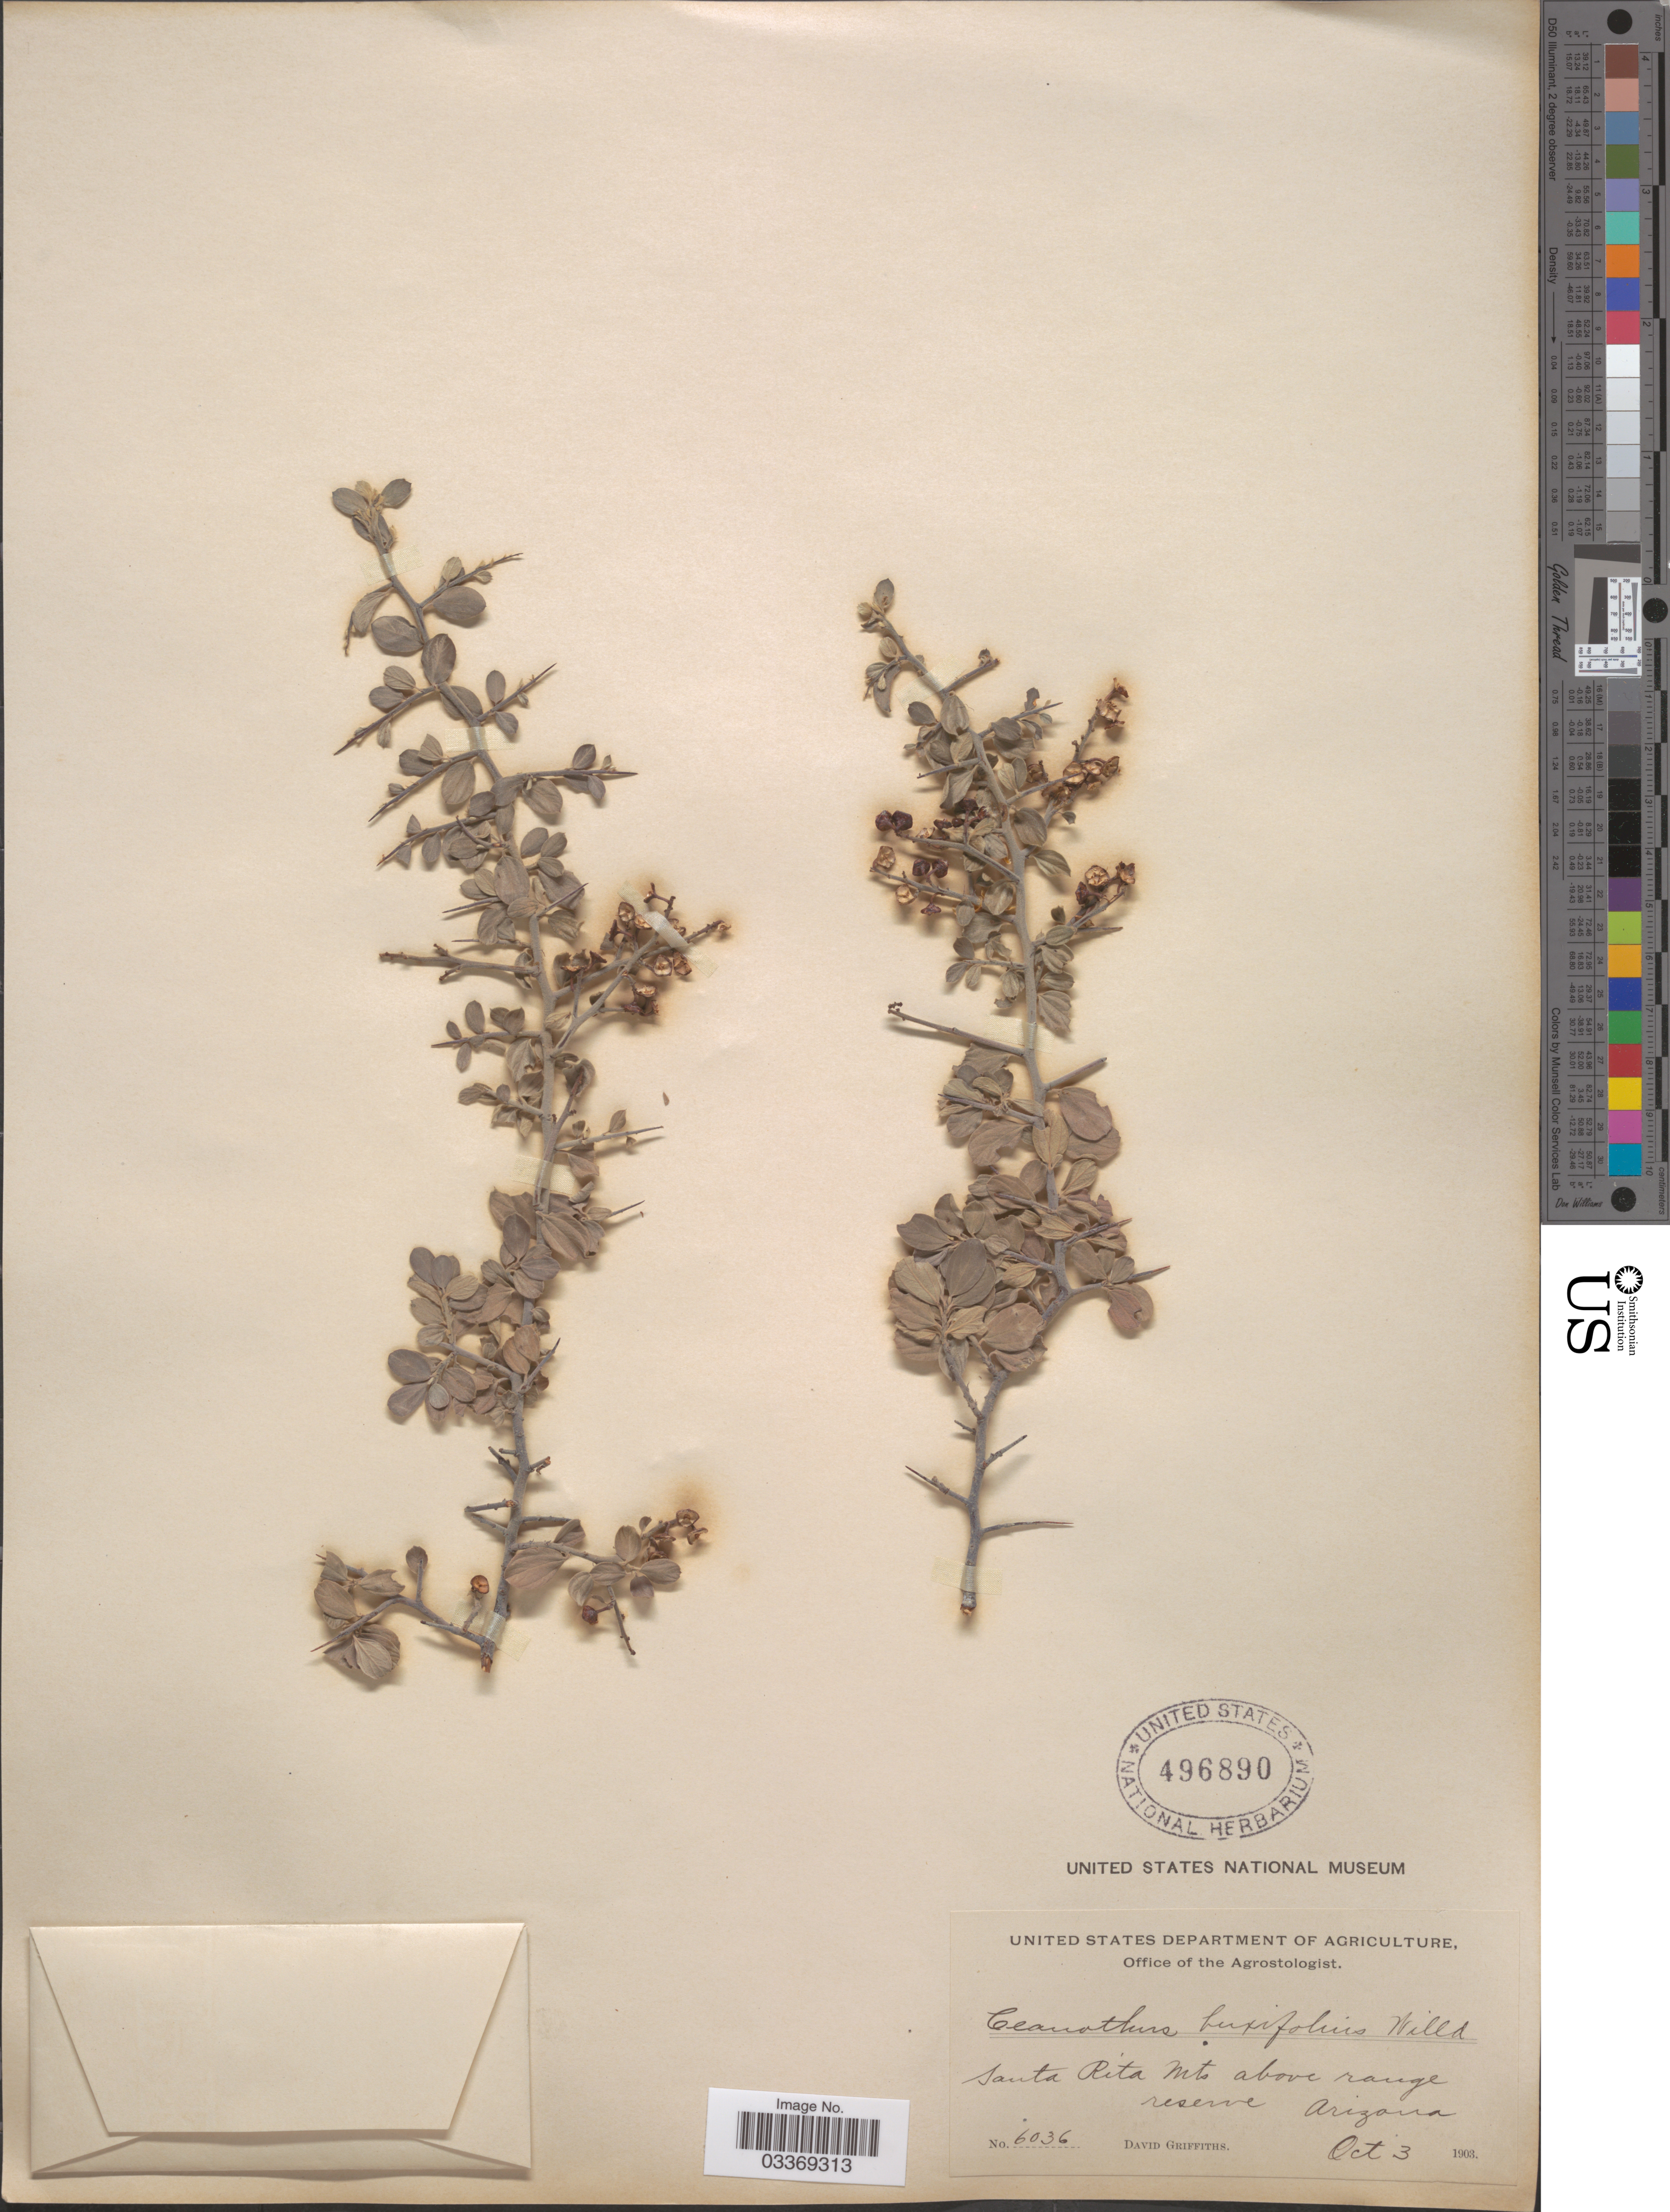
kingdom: Plantae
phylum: Tracheophyta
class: Magnoliopsida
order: Rosales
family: Rhamnaceae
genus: Ceanothus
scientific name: Ceanothus fendleri var. venosus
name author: (A. Gray) Trel.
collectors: D. Griffiths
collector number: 6036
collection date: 1903-10-03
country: United States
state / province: Arizona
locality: Santa Rita Mts above range reserve.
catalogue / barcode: US 496890